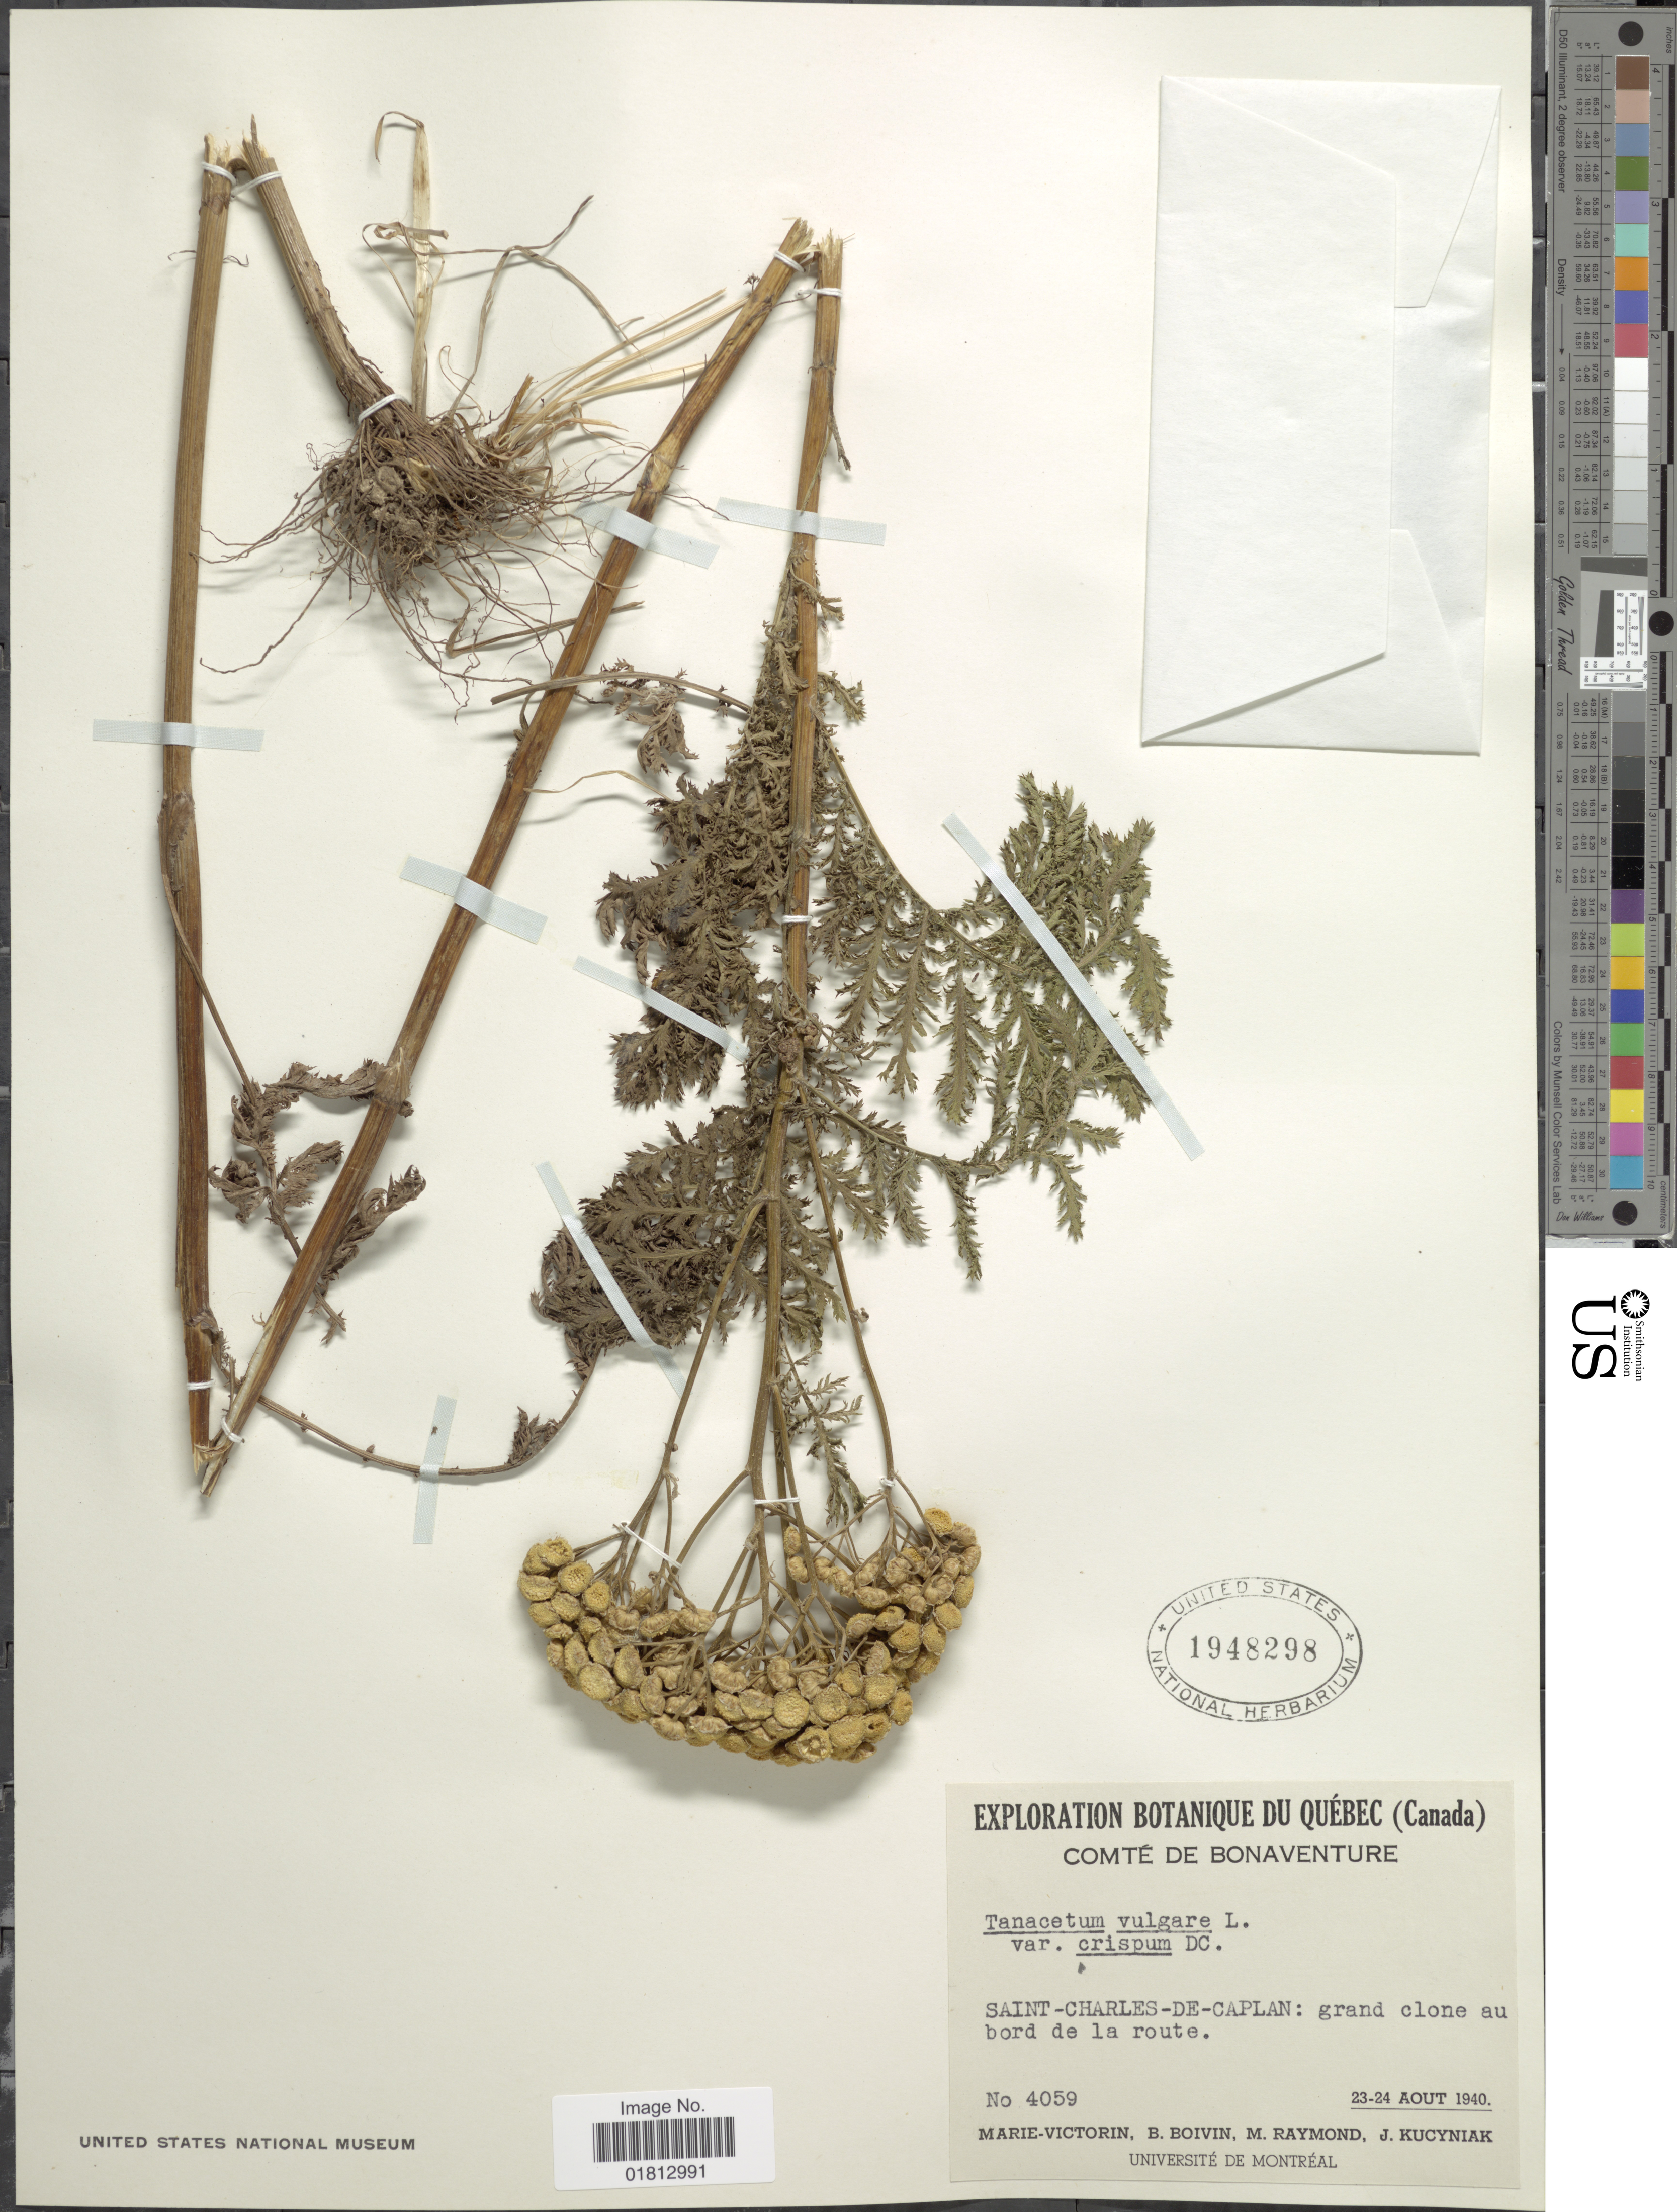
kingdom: Plantae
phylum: Tracheophyta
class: Magnoliopsida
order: Asterales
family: Asteraceae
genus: Tanacetum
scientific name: Tanacetum vulgare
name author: L.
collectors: -. Marie-Victorin, J. R. B. Boivin, M. Raymond & J. Kucyniak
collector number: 4059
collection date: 1940-08-23/1940-08-24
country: Canada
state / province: Quebec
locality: Comte de Bonaventure, Saint-Charles-De-Caplan: grand clone au bord de la route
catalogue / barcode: US 1948298